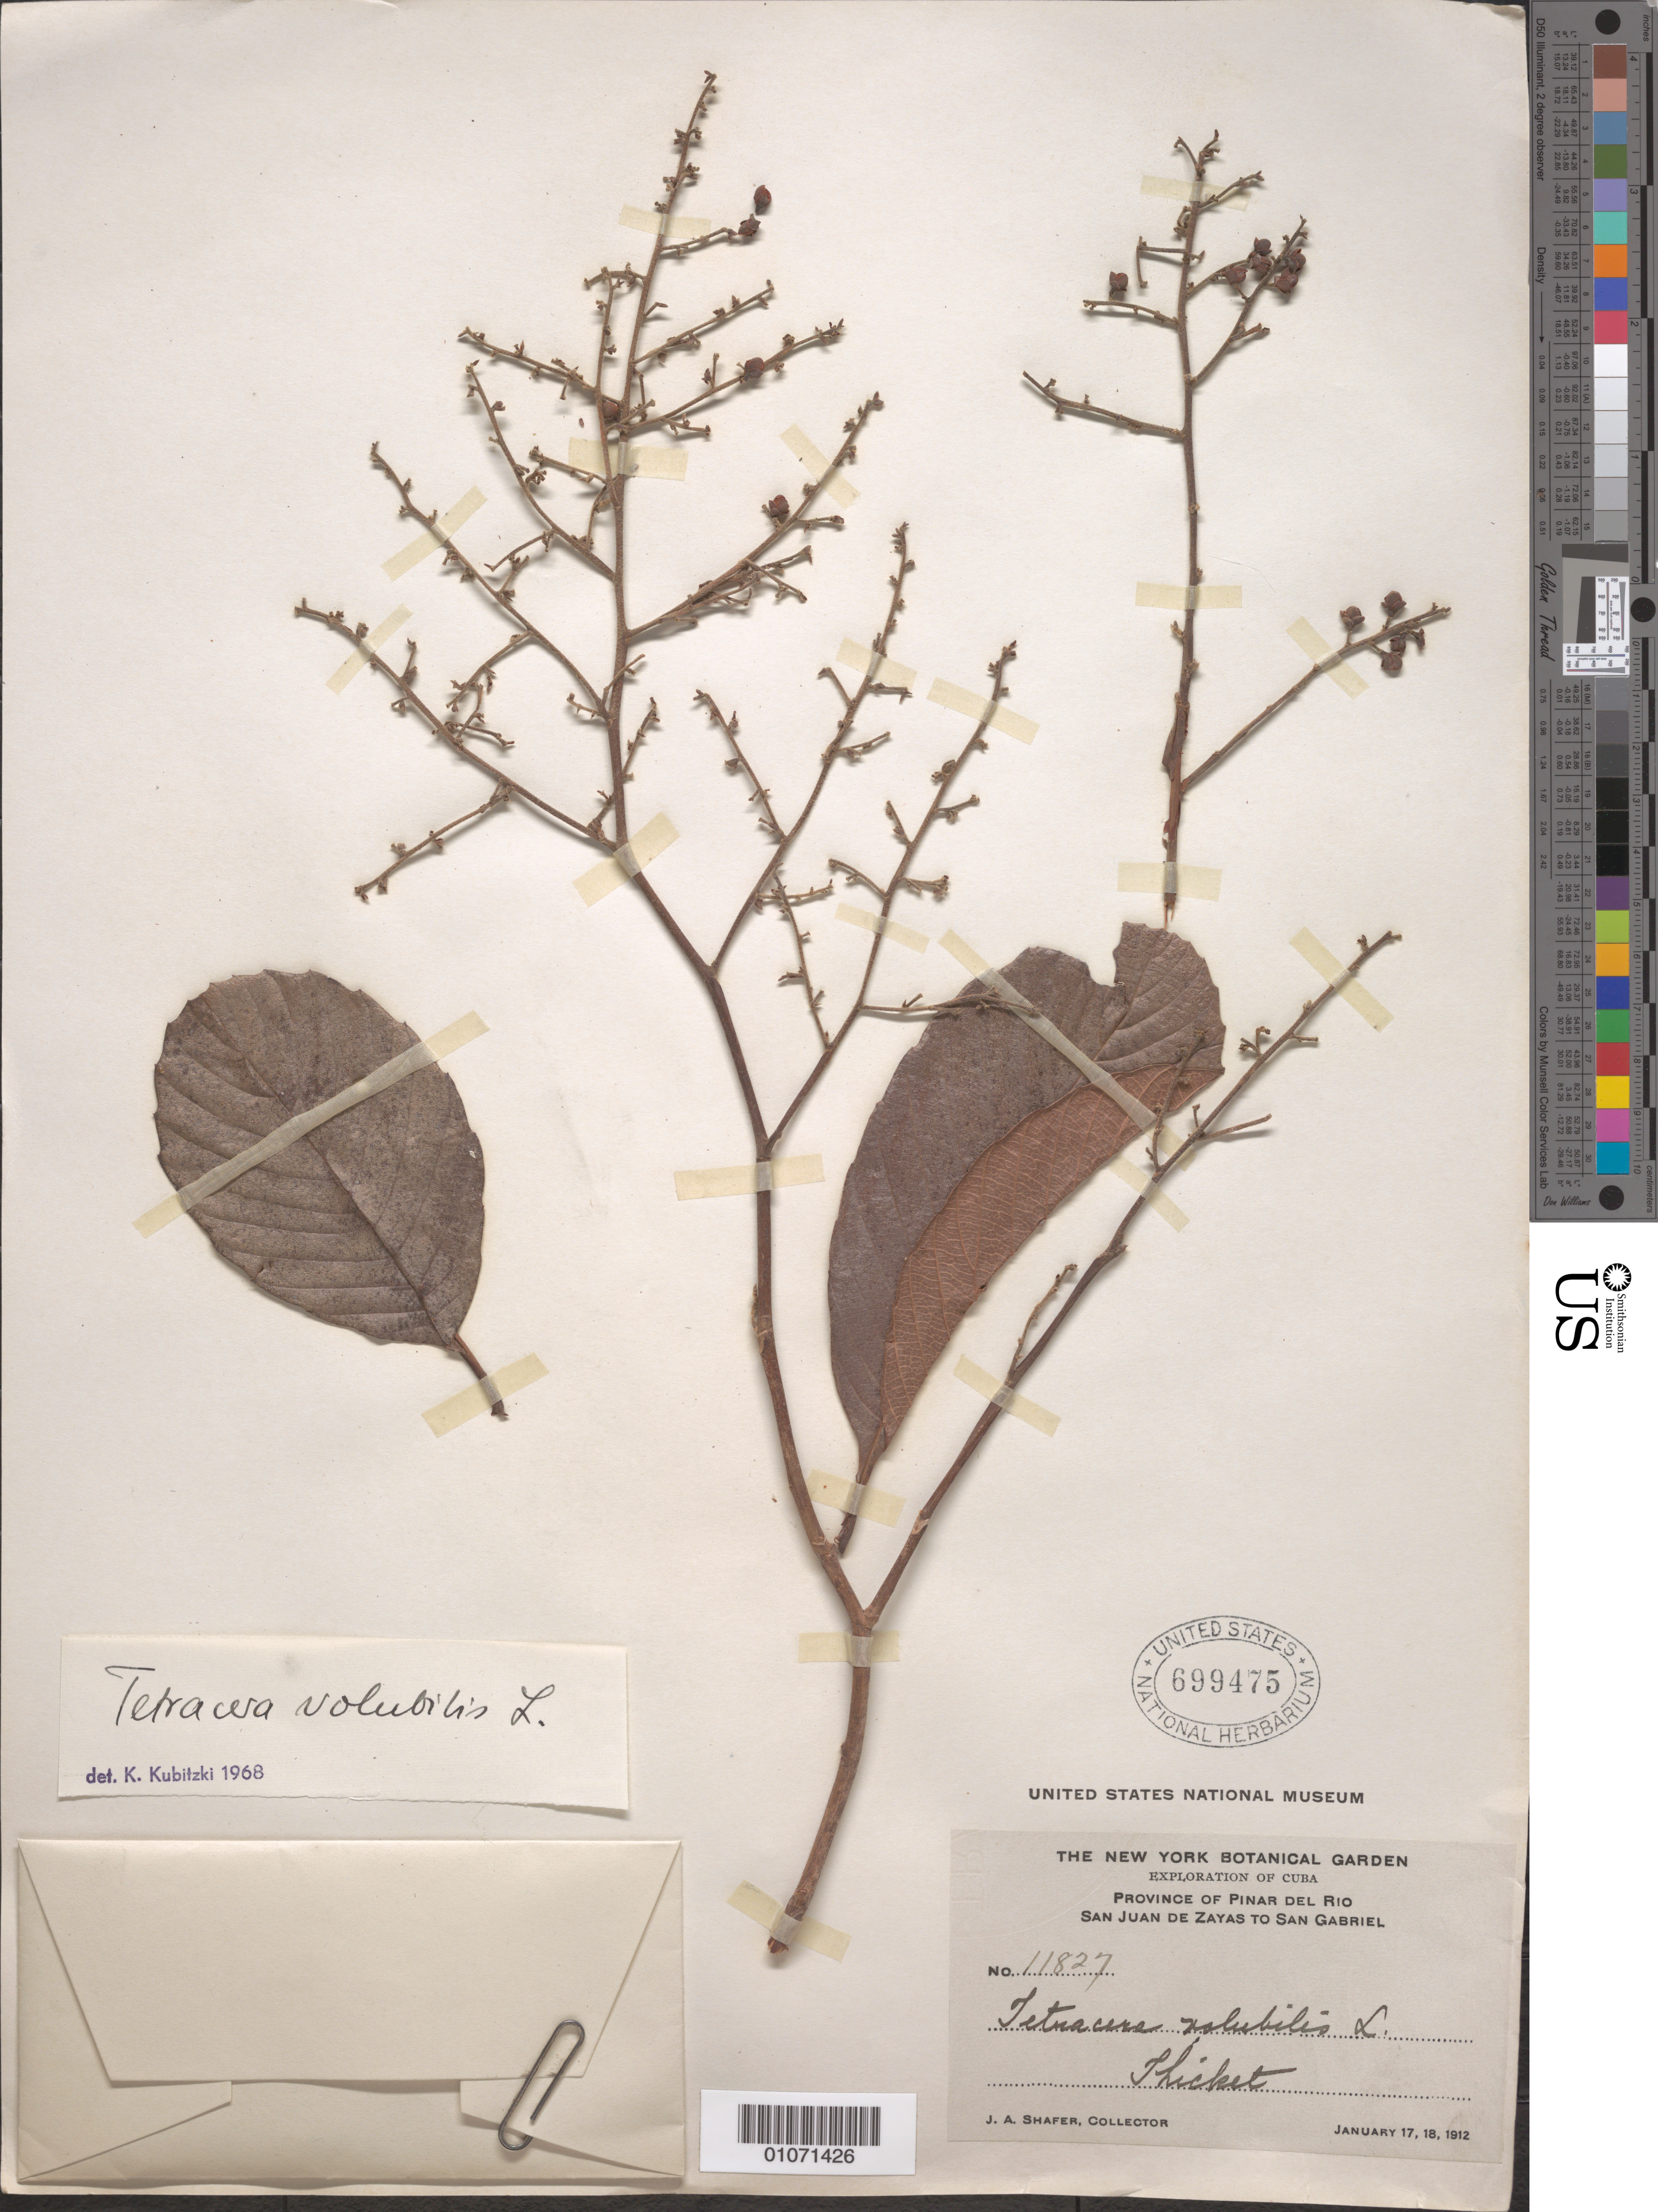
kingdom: Plantae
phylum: Tracheophyta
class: Magnoliopsida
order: Dilleniales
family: Dilleniaceae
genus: Tetracera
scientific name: Tetracera volubilis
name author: L.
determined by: Kubitzki, Klaus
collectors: J. A. Shafer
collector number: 11827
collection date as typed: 17 Jan 1912 and 18 Jan 1912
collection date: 1912-01-17,1912-01-18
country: Cuba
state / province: Pinar del Río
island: Cuba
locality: San Juan de Zayas to San Gabriel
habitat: Thicket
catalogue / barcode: US 699475